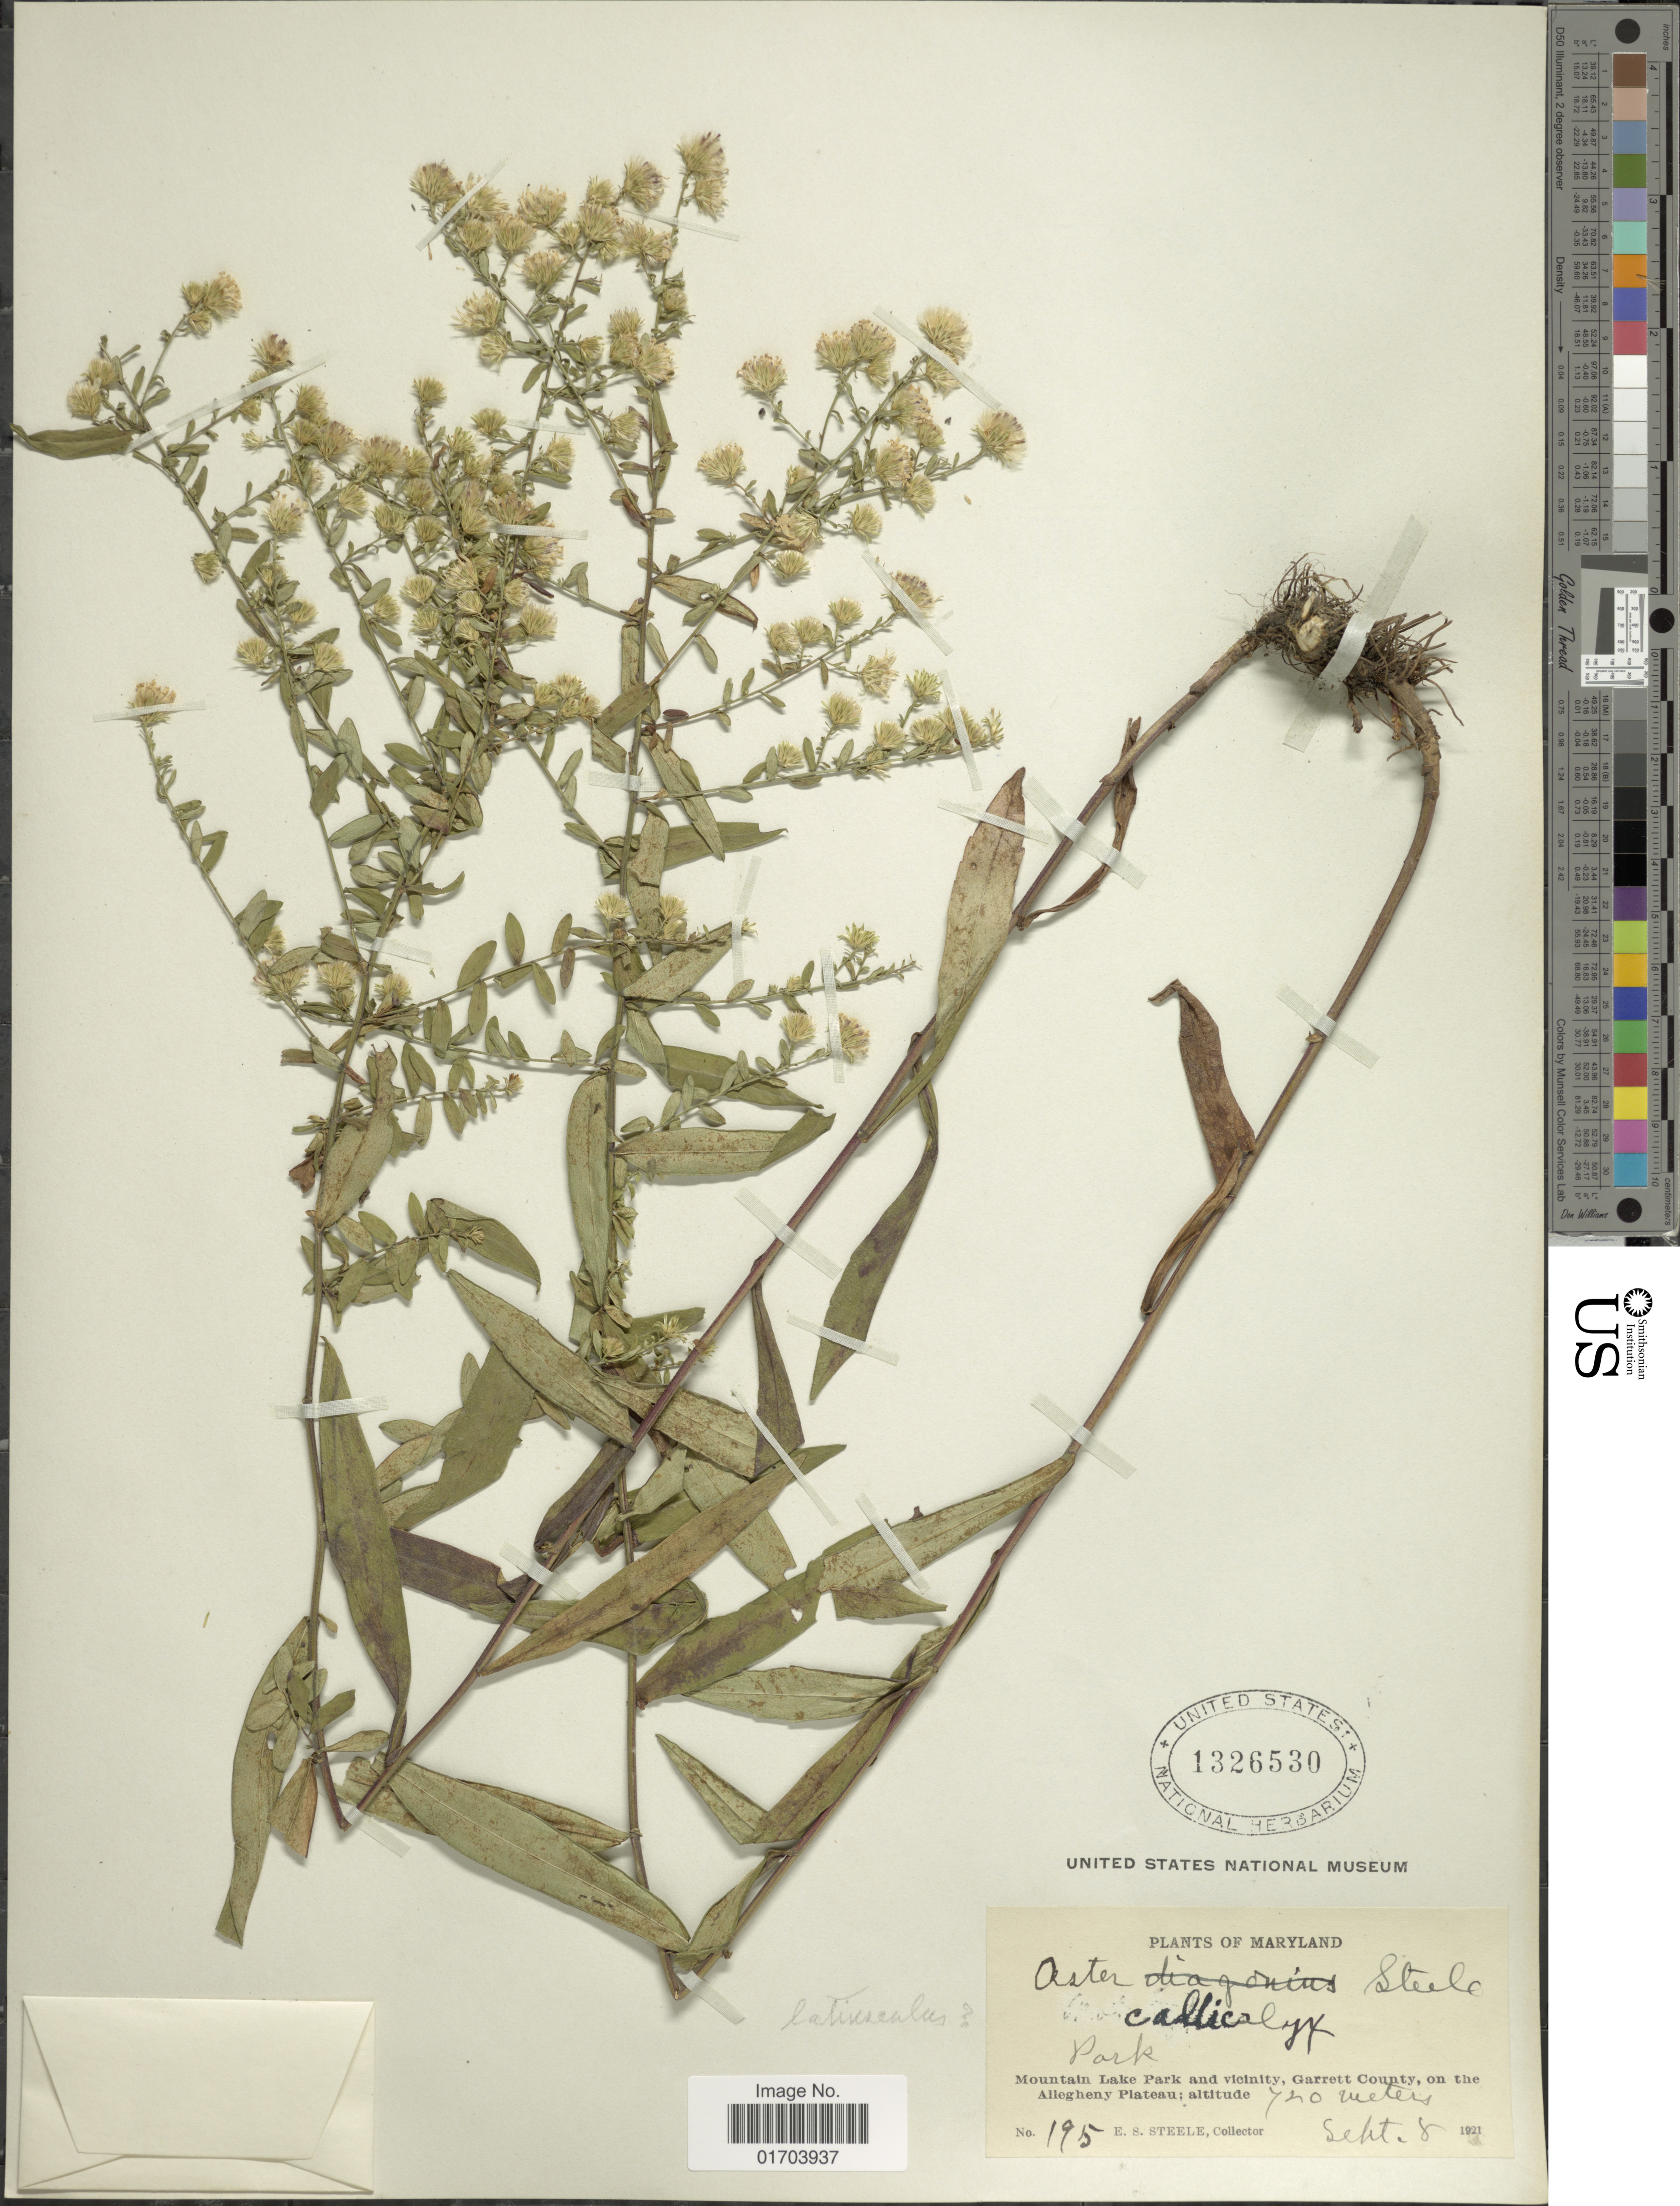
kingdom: Plantae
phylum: Tracheophyta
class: Magnoliopsida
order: Asterales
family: Asteraceae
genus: Aster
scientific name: Aster callicalyx E.S. Steele sp. nov. ined.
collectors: E. Steele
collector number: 195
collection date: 1921-09-08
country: United States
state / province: Maryland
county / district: Garrett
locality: Park, Mountain Lake Park and vicinity, Garrett County, on the Allegheny Plateau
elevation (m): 720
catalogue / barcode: US 1326530